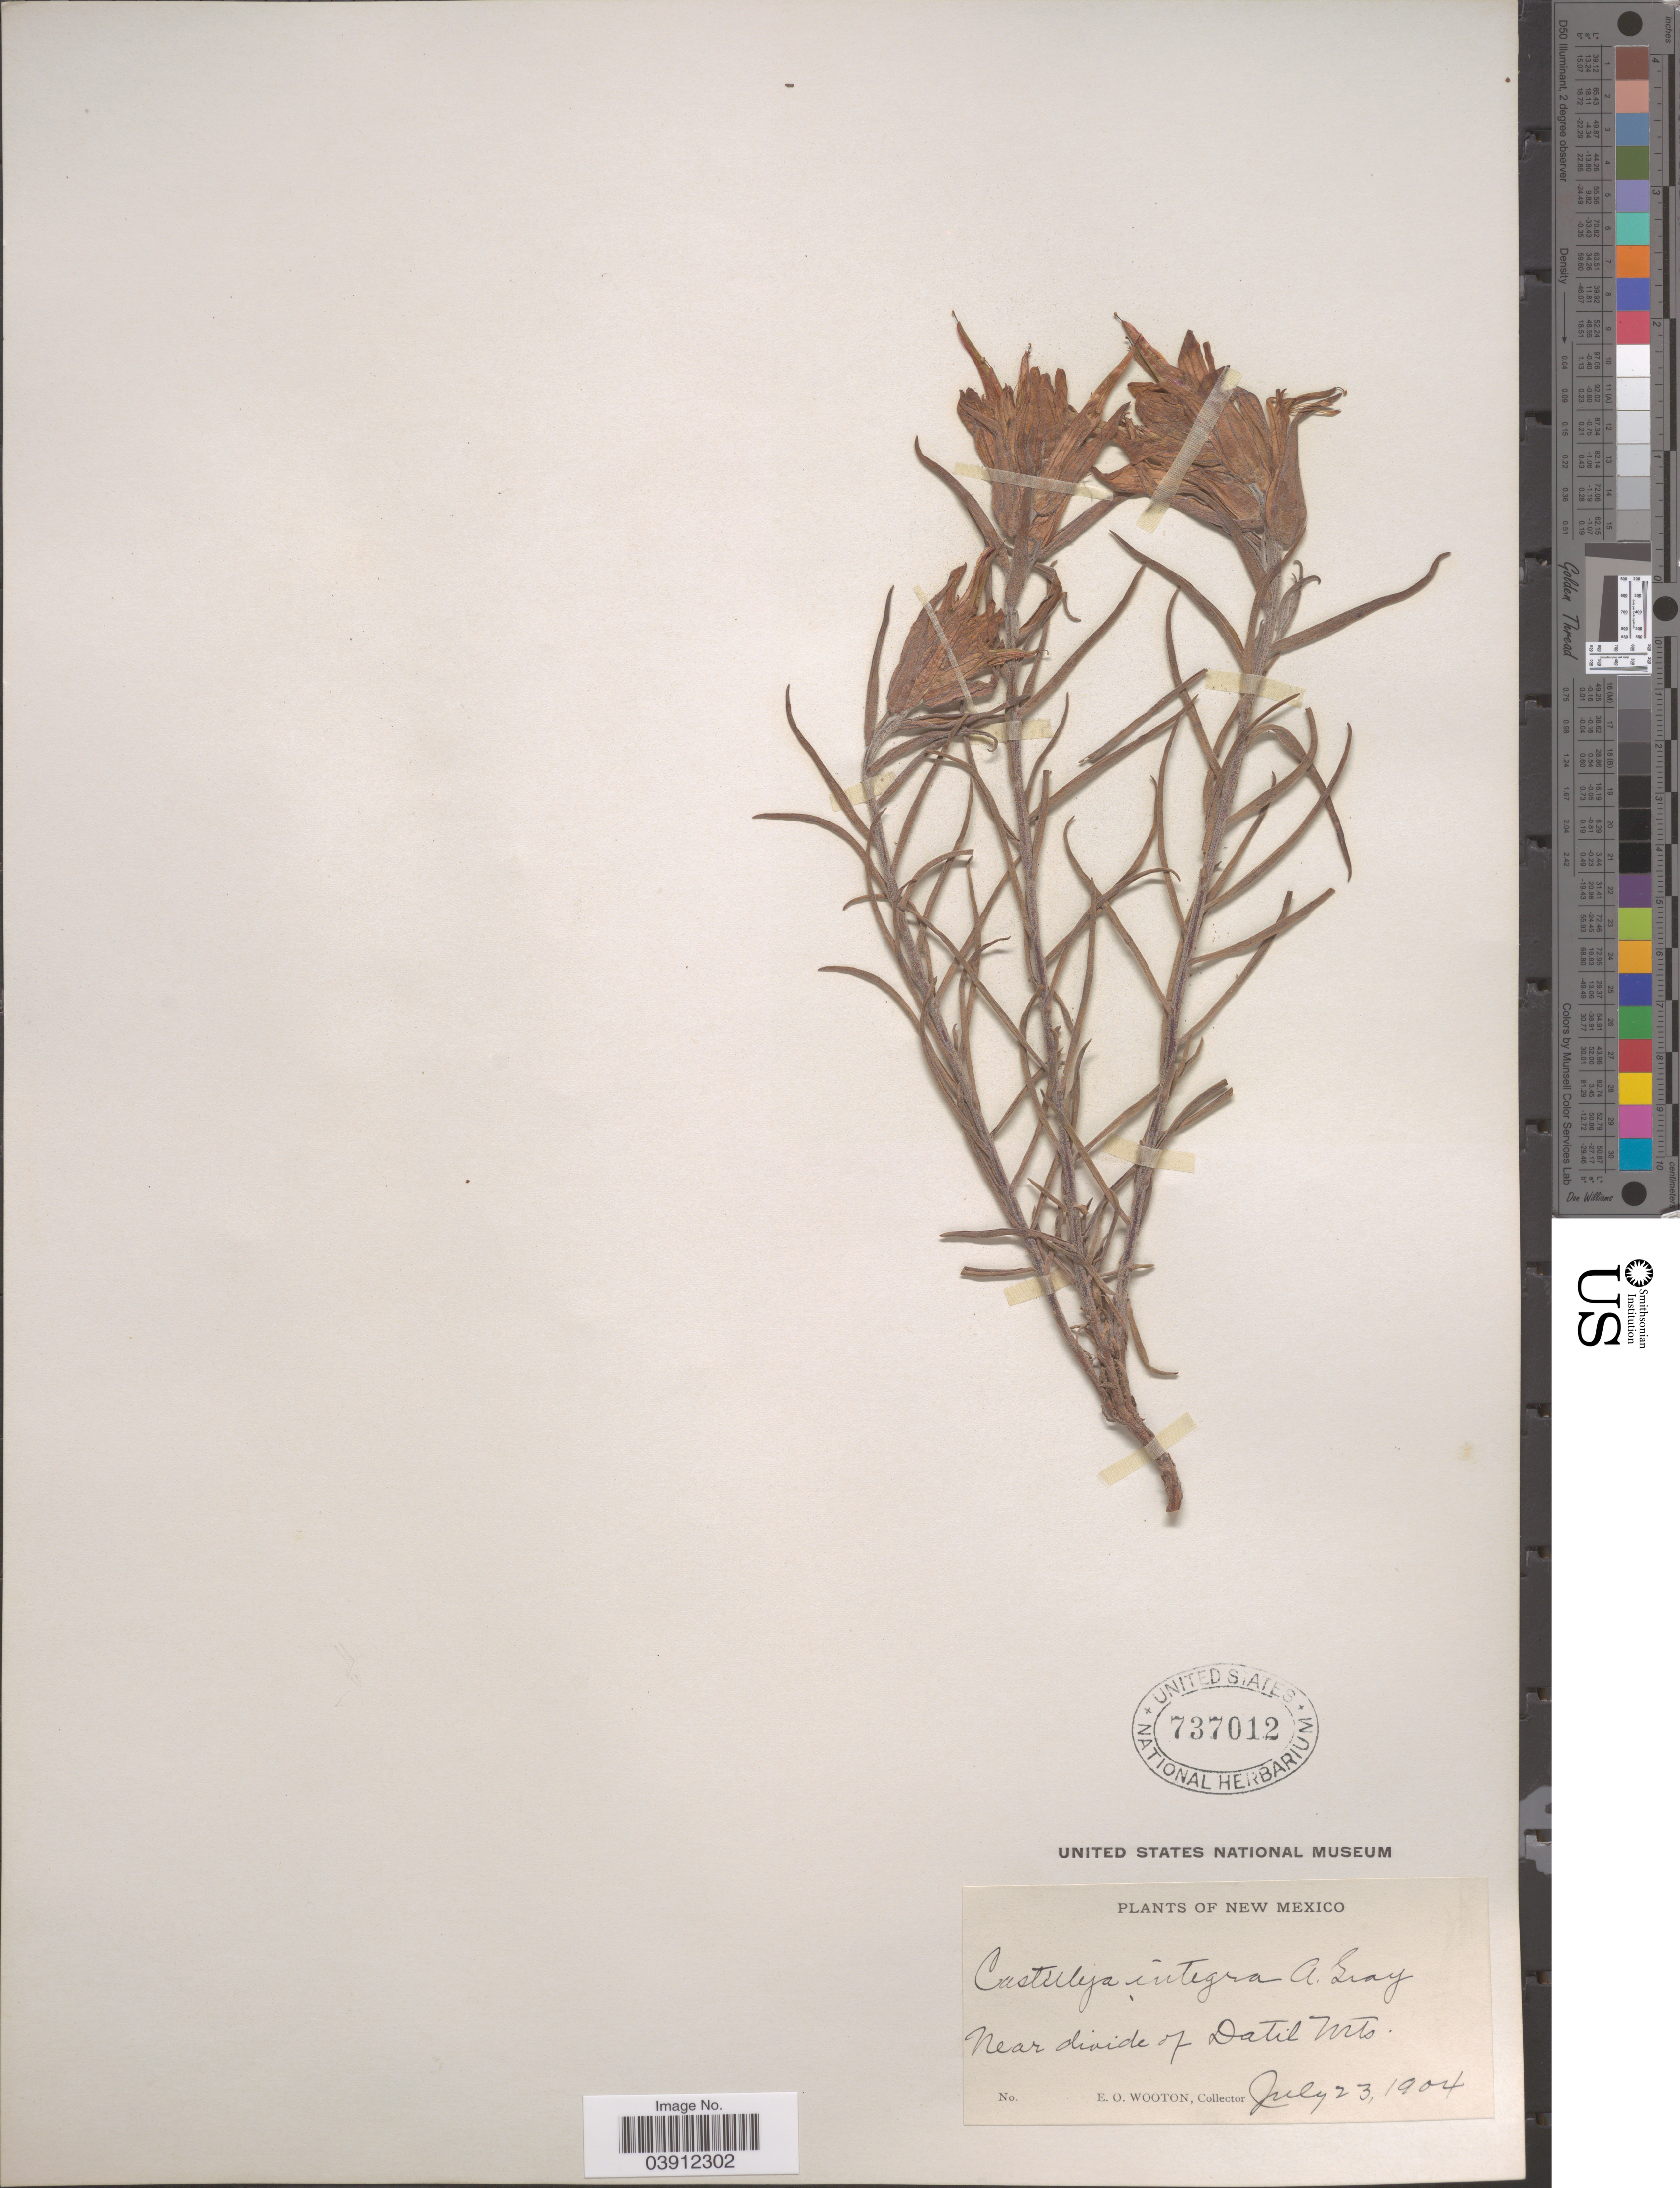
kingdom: Plantae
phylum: Tracheophyta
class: Magnoliopsida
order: Lamiales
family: Orobanchaceae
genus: Castilleja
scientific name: Castilleja integra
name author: A. Gray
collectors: E. O. Wooton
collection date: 1904-07-23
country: United States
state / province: New Mexico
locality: Near divide of Datil Mts.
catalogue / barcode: US 737012